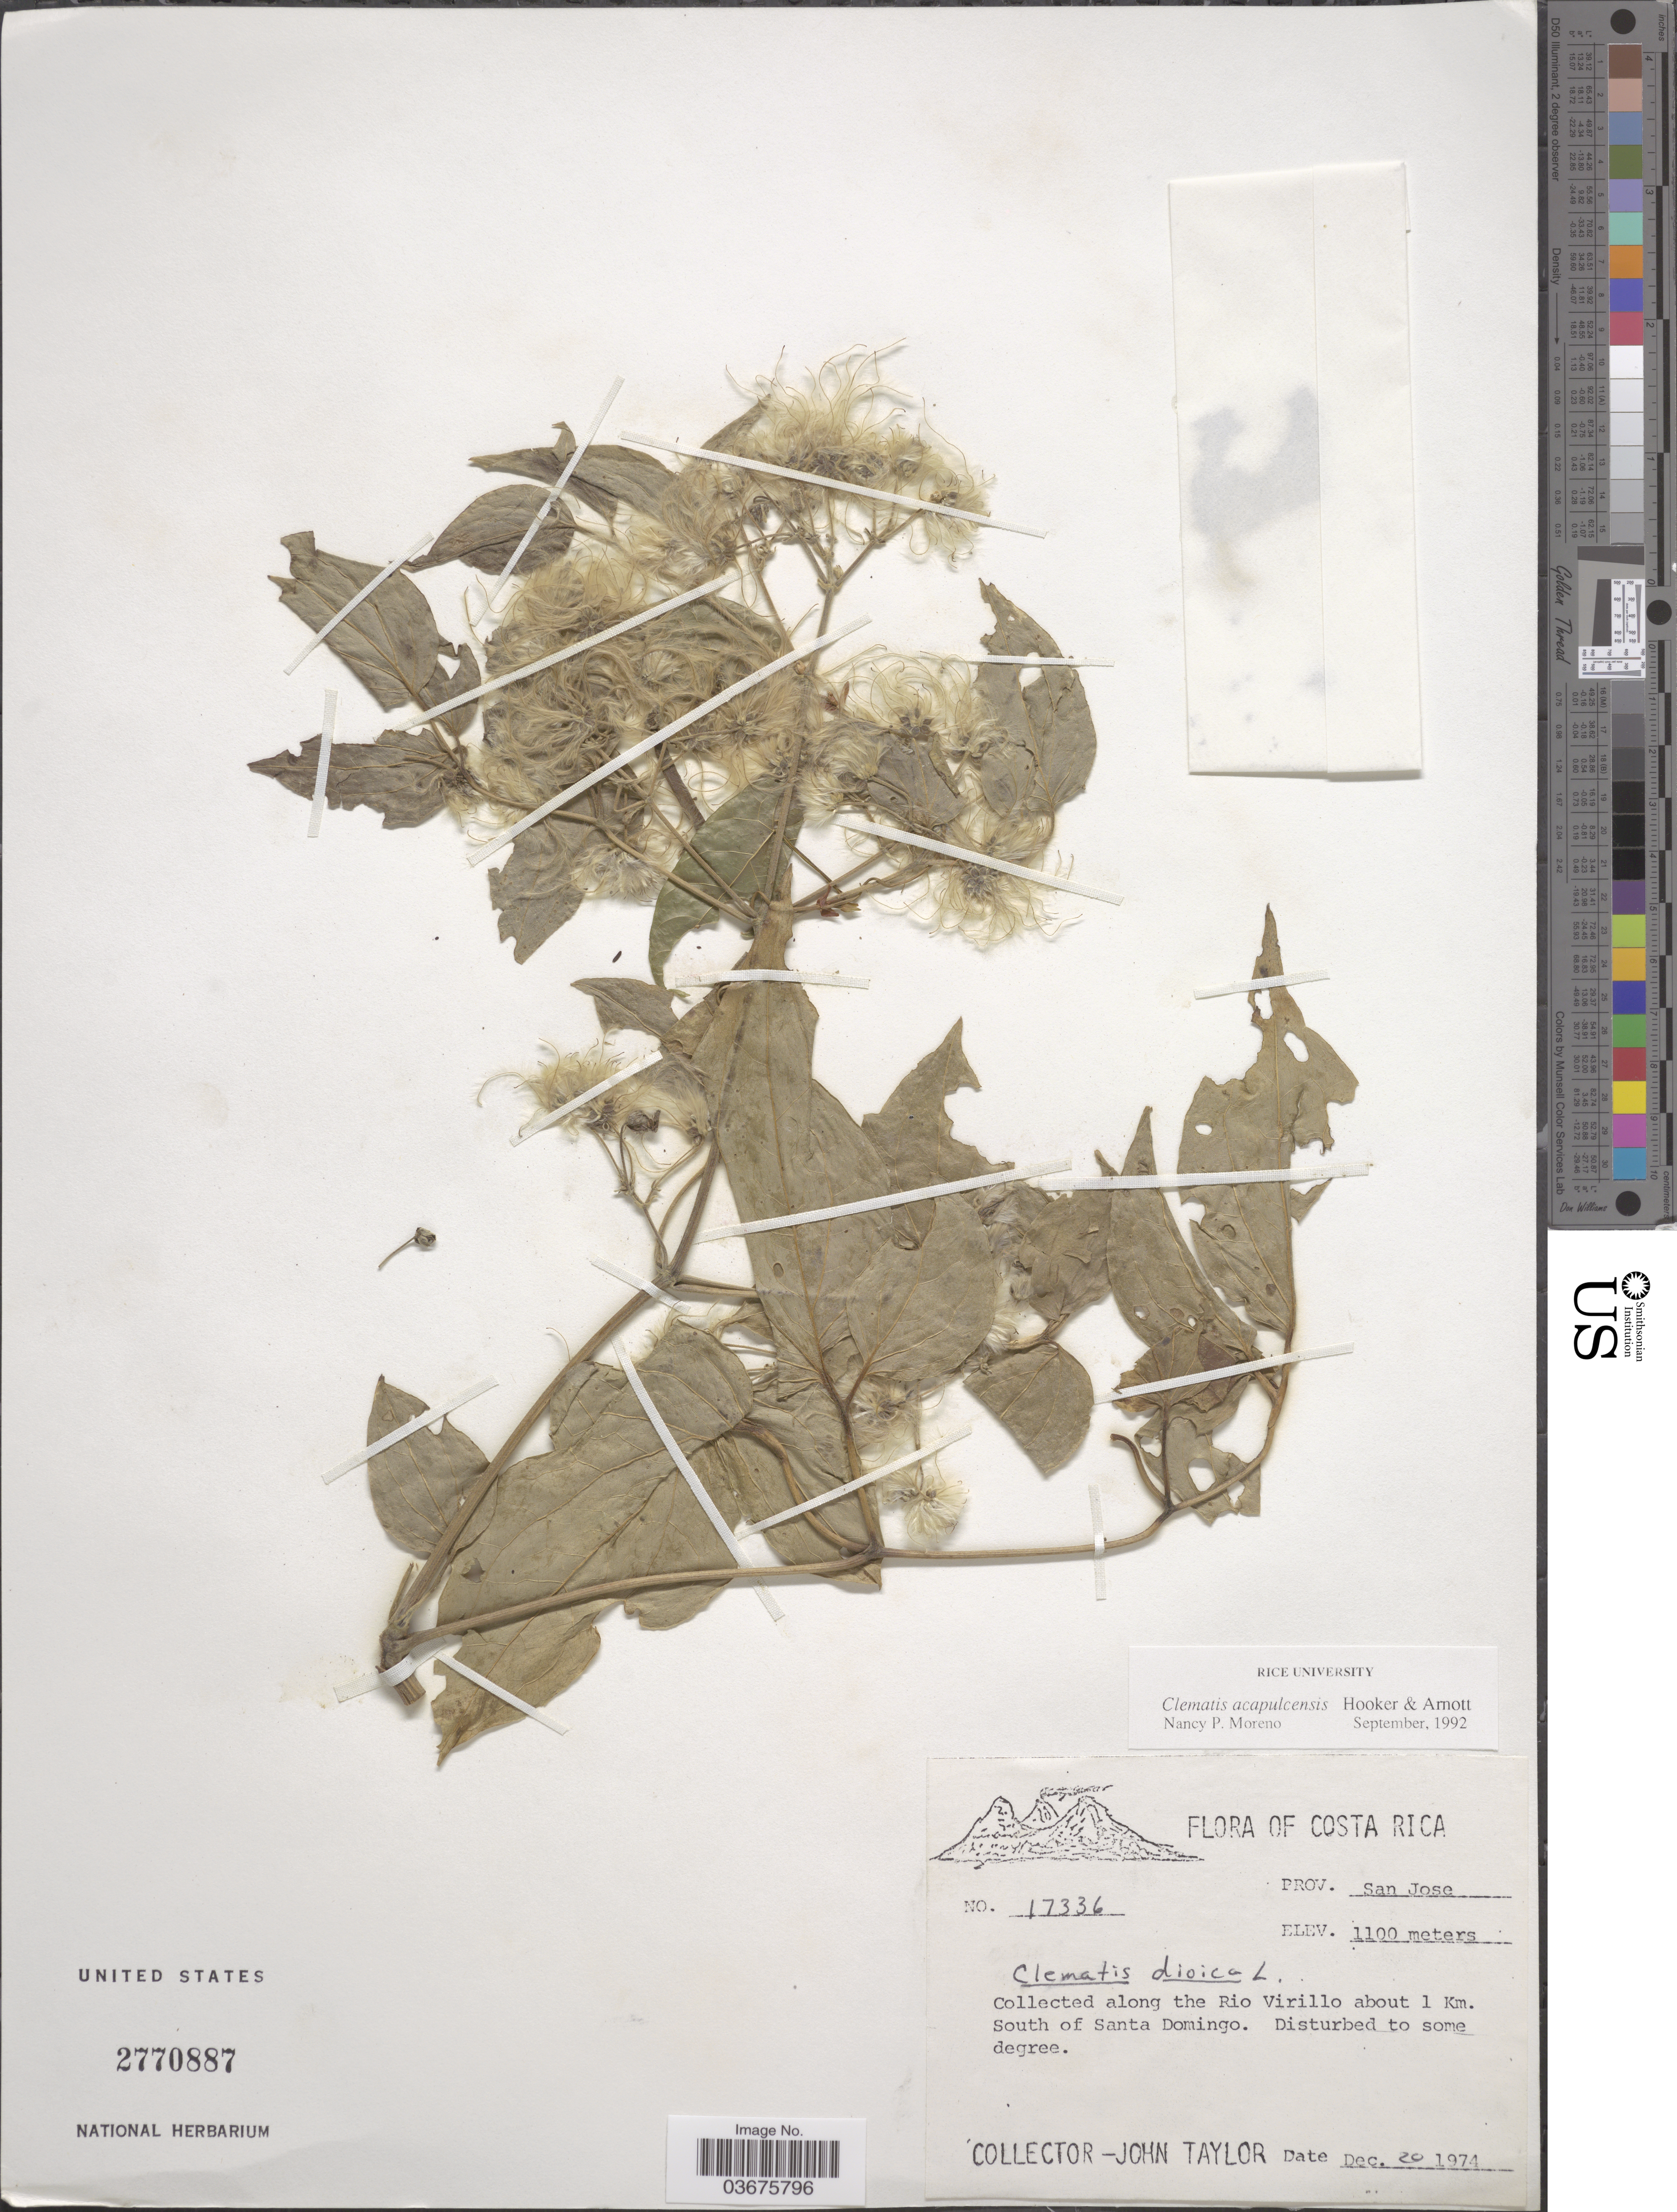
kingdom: Plantae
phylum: Tracheophyta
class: Magnoliopsida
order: Ranunculales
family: Ranunculaceae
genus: Clematis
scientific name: Clematis acapulcensis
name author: Hook. & Arn.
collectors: J. Taylor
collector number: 17336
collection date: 1974-12-20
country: Costa Rica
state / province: San José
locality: Along the Rio Virillo about 1 Km. South of Santa Domingo.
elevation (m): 1100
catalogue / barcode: US 2770887